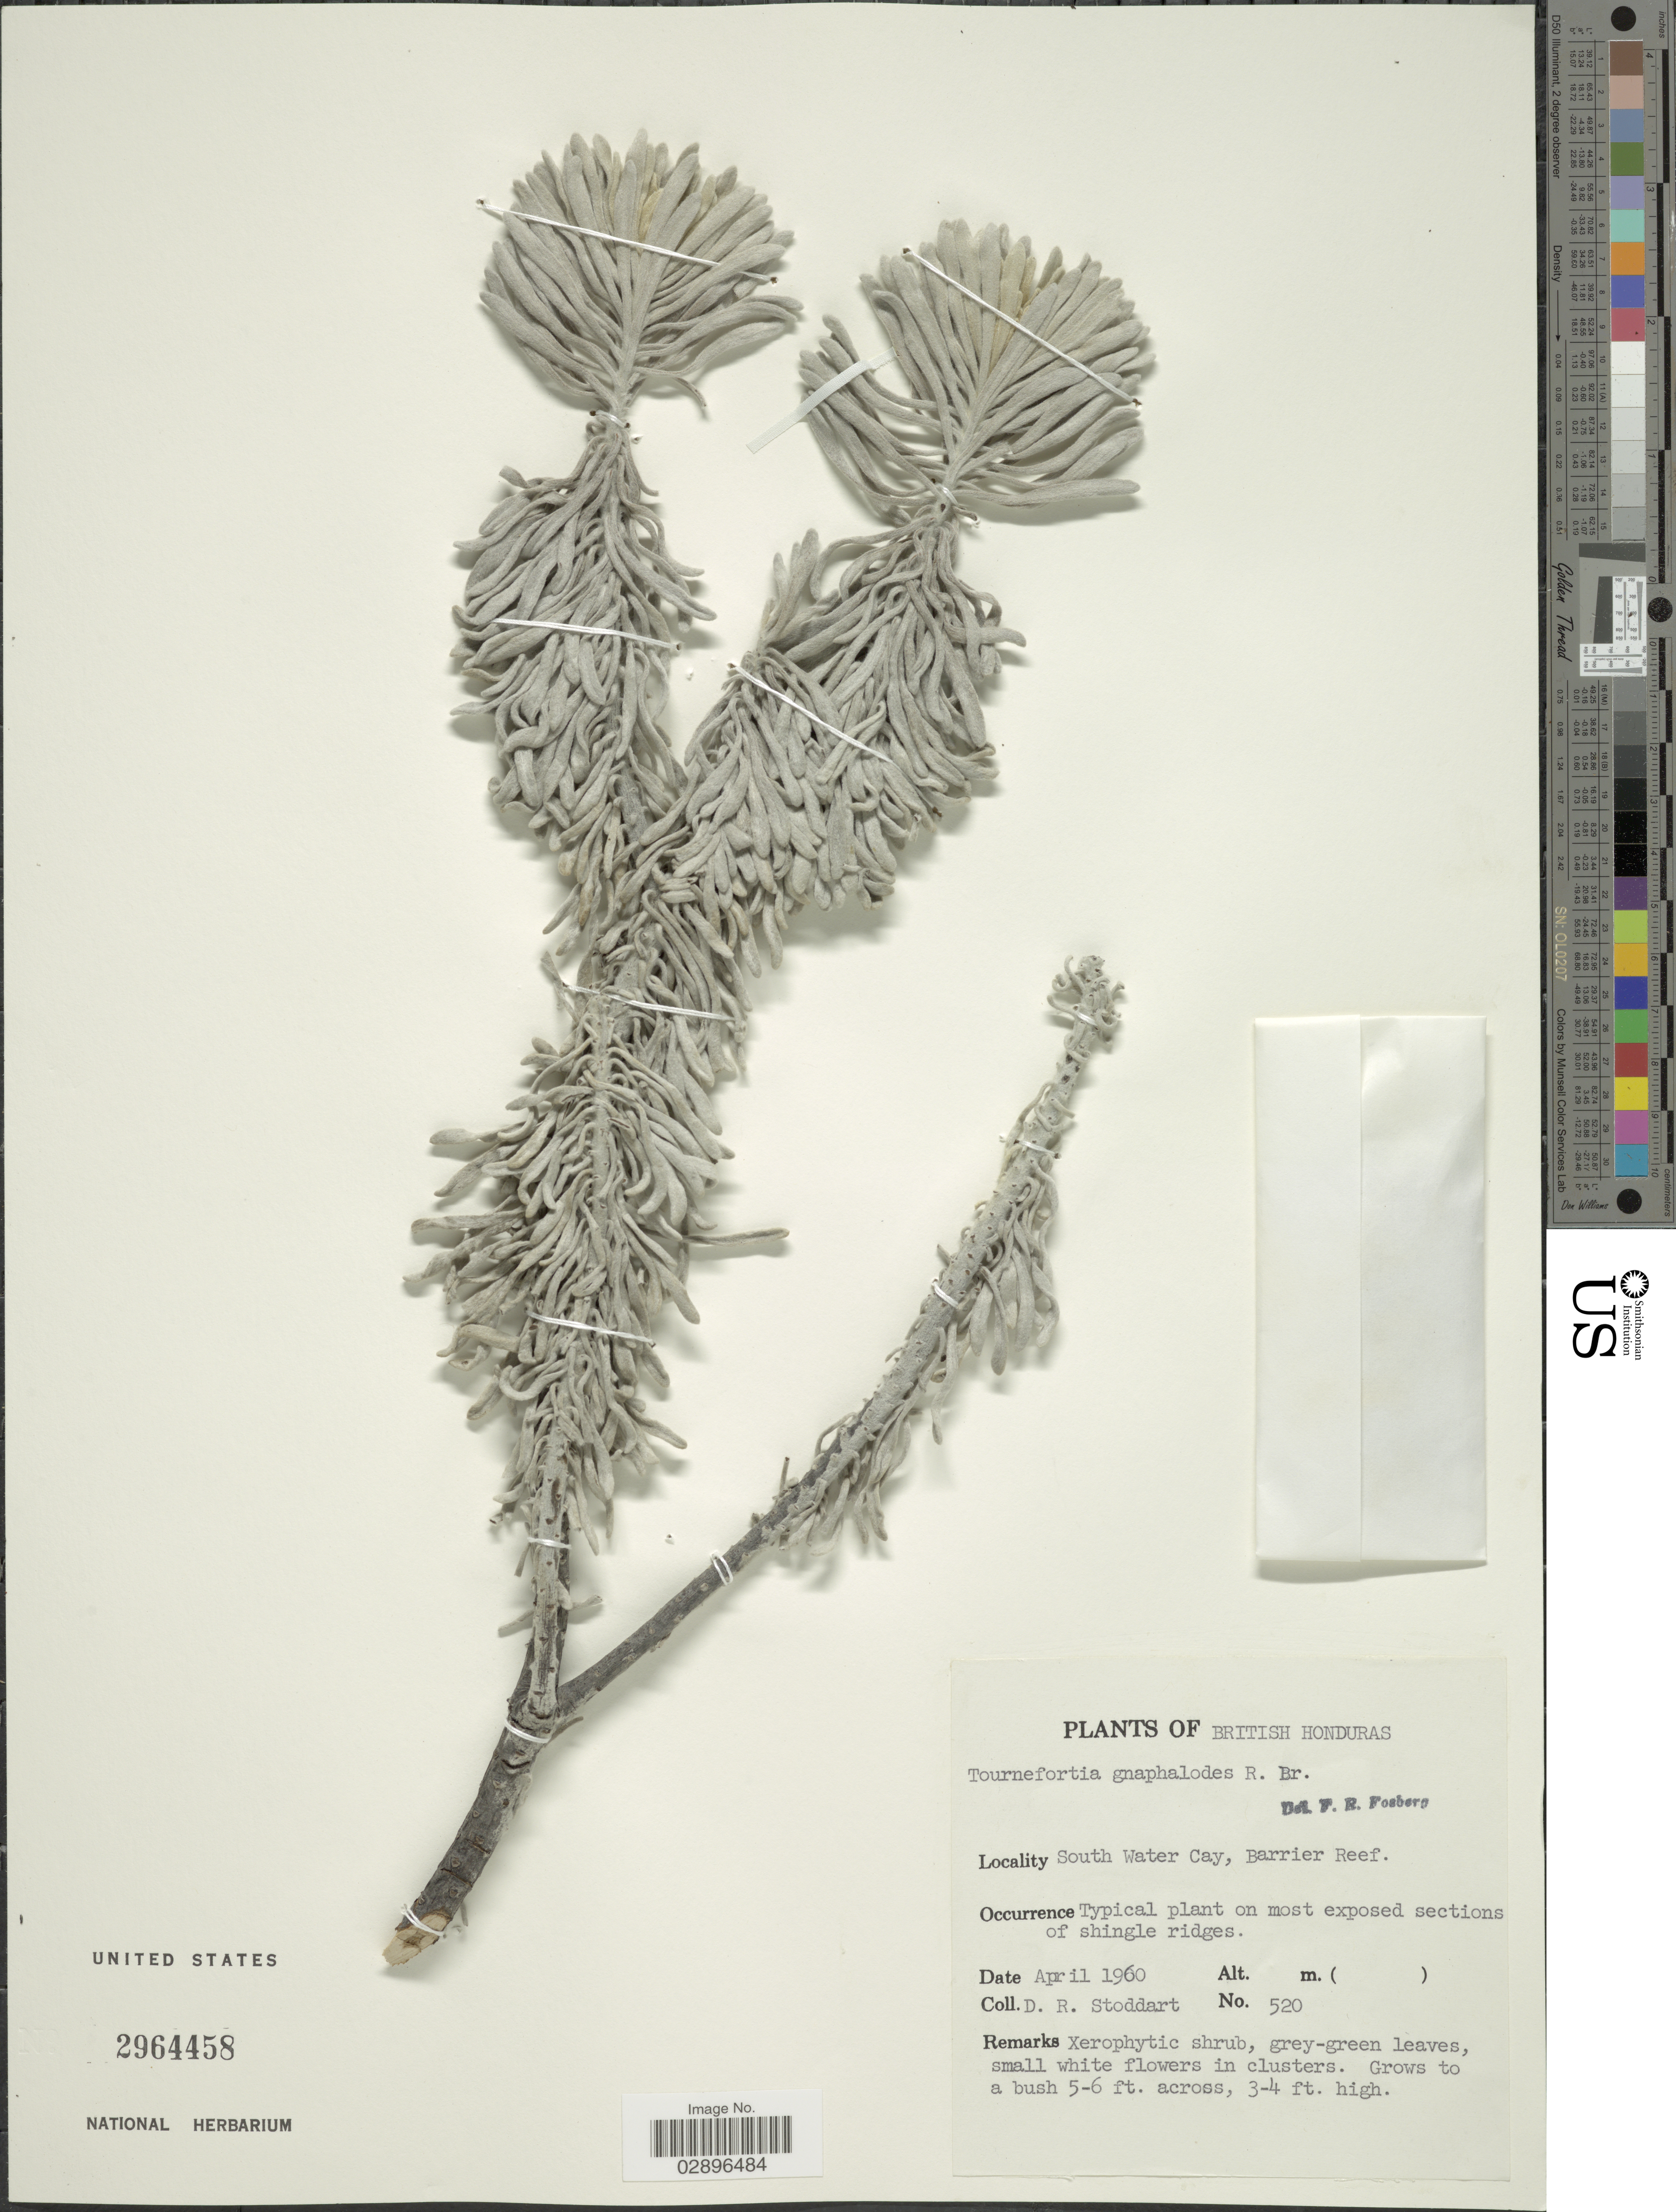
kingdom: Plantae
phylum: Tracheophyta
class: Magnoliopsida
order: Boraginales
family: Heliotropiaceae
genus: Tournefortia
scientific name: Tournefortia gnaphalodes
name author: (L.) R. Br.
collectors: D. R. Stoddart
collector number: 520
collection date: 1960-04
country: Belize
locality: British Honduras. South Water Cay, Barrier Reef.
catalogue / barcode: US 2964458